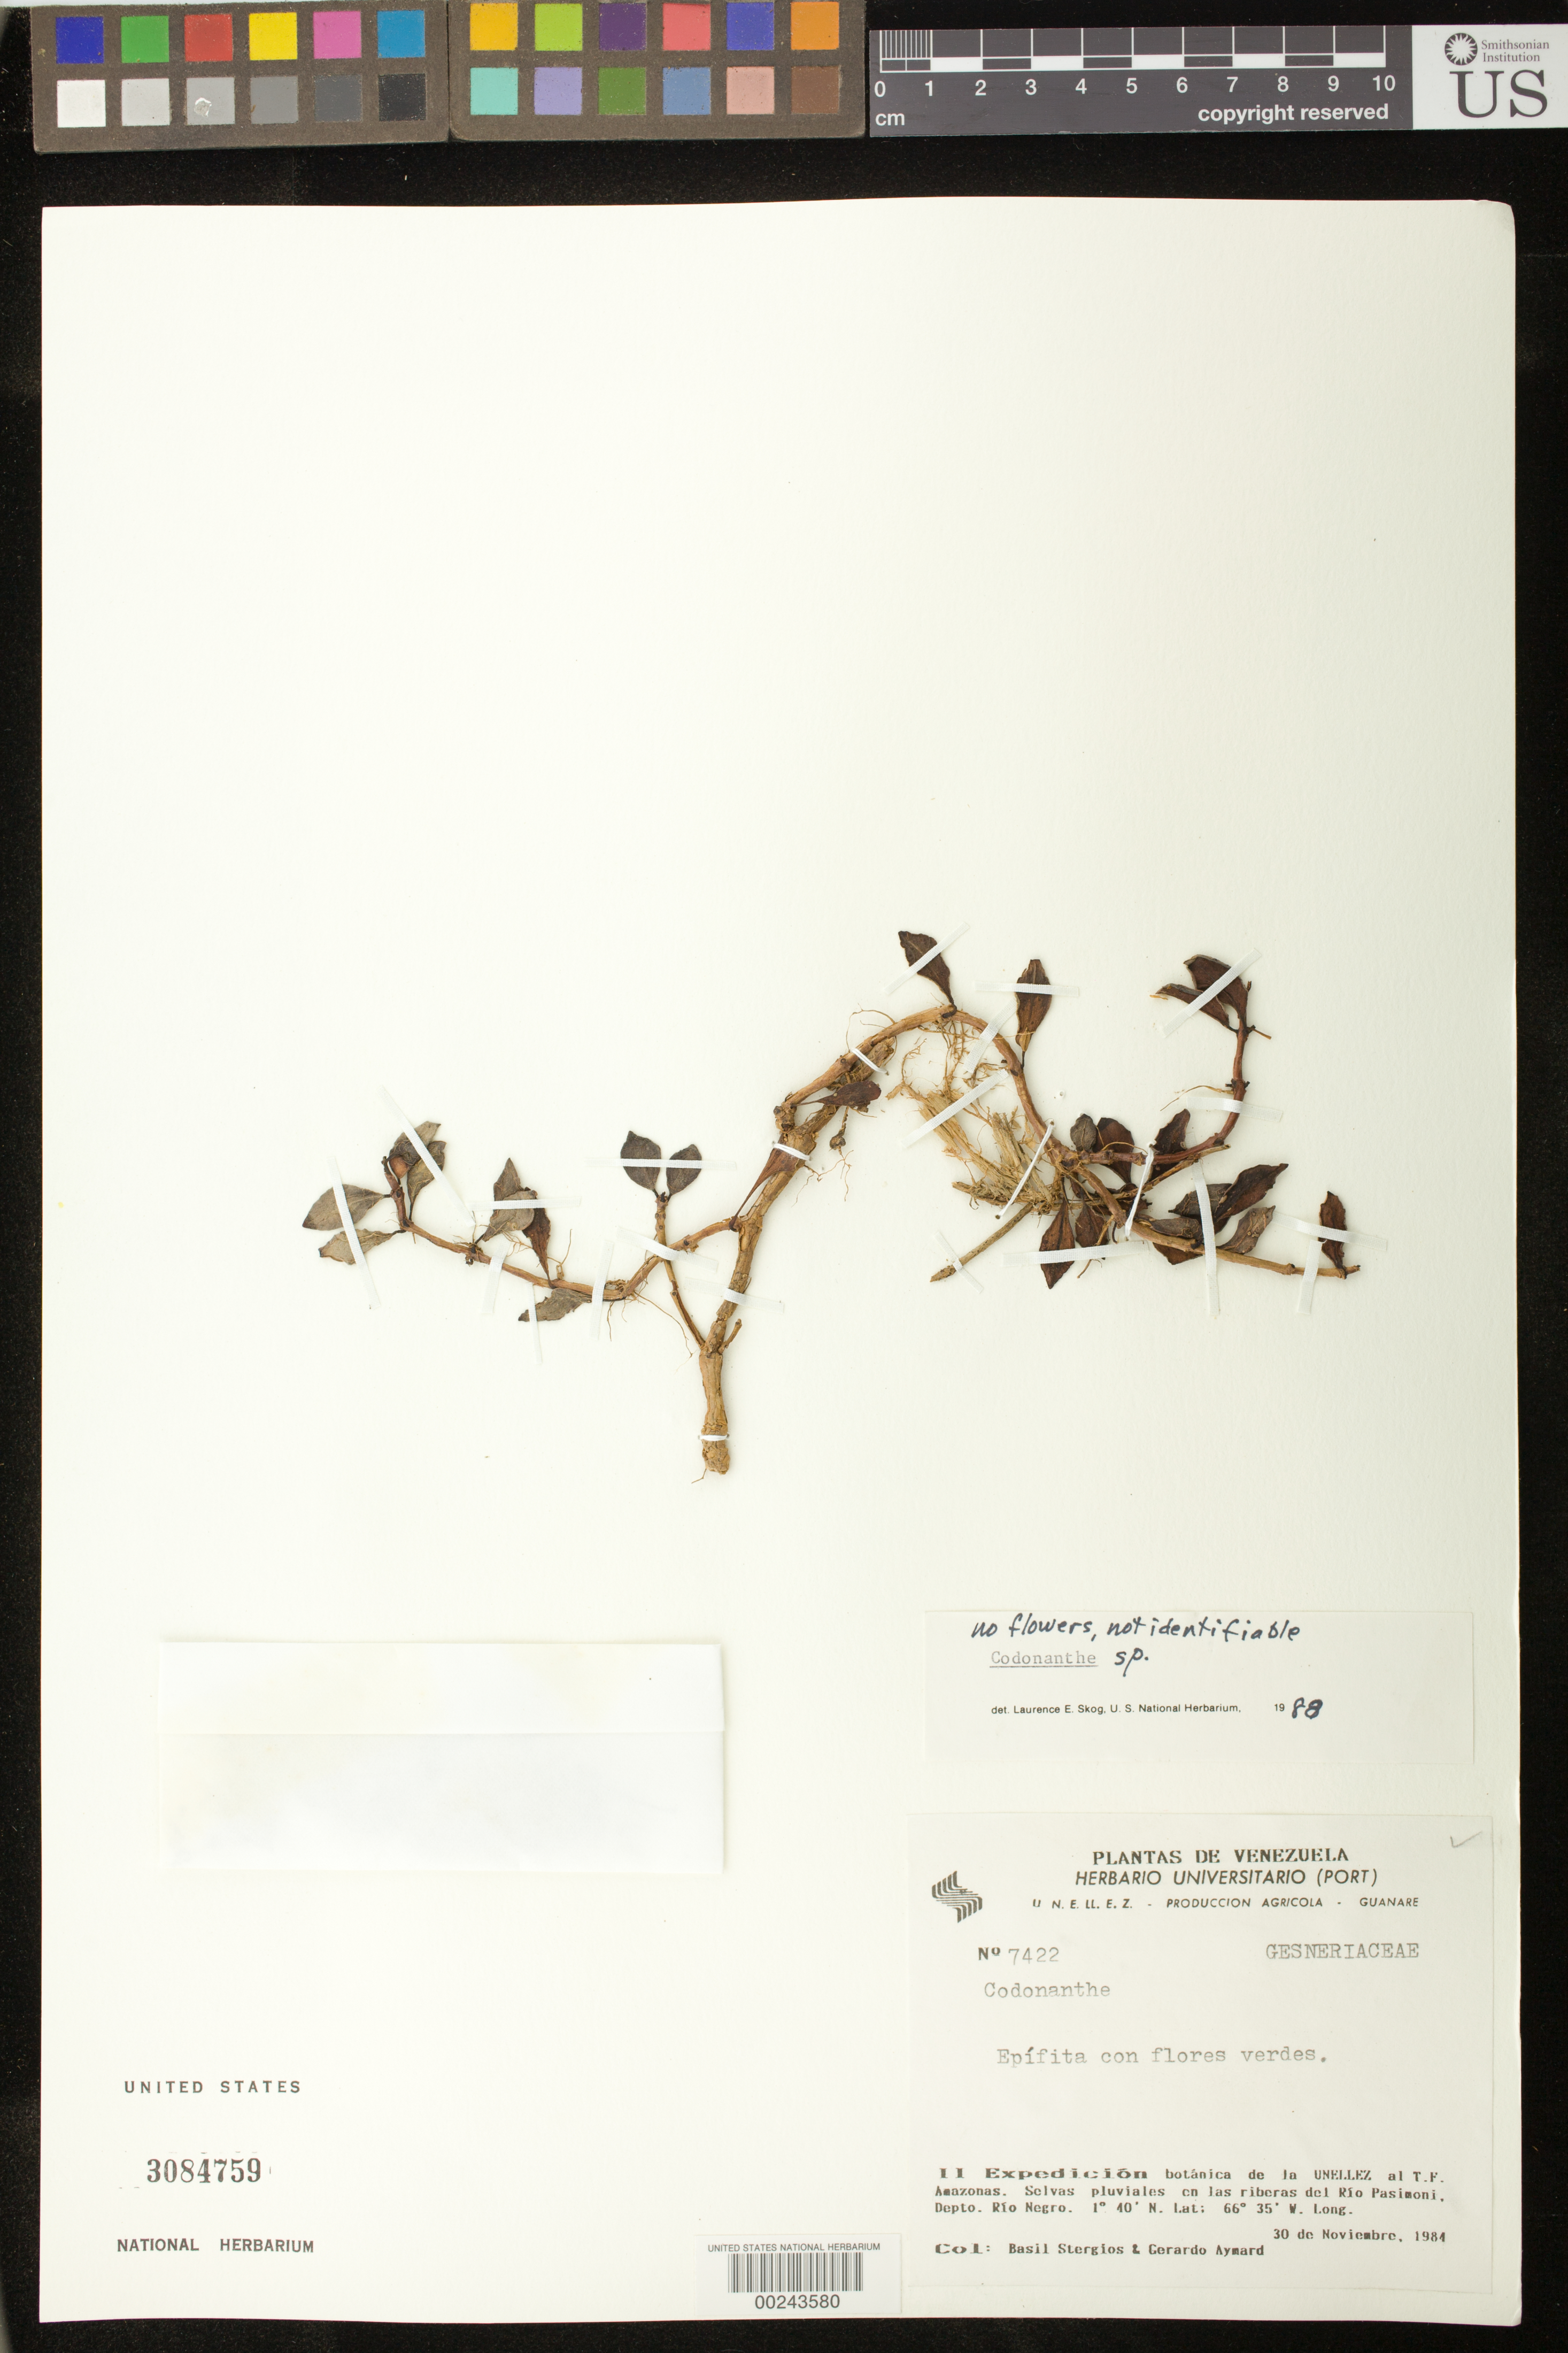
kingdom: Plantae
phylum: Tracheophyta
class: Magnoliopsida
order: Lamiales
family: Gesneriaceae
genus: Codonanthe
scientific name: Codonanthe sp.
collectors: B. G. Stergios & G. A. Aymard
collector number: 7422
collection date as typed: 30 Nov 1984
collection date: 1984-11-30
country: Venezuela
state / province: Amazonas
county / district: Río Negro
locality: Río Pasimoni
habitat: Rain forests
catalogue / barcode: US 3084759